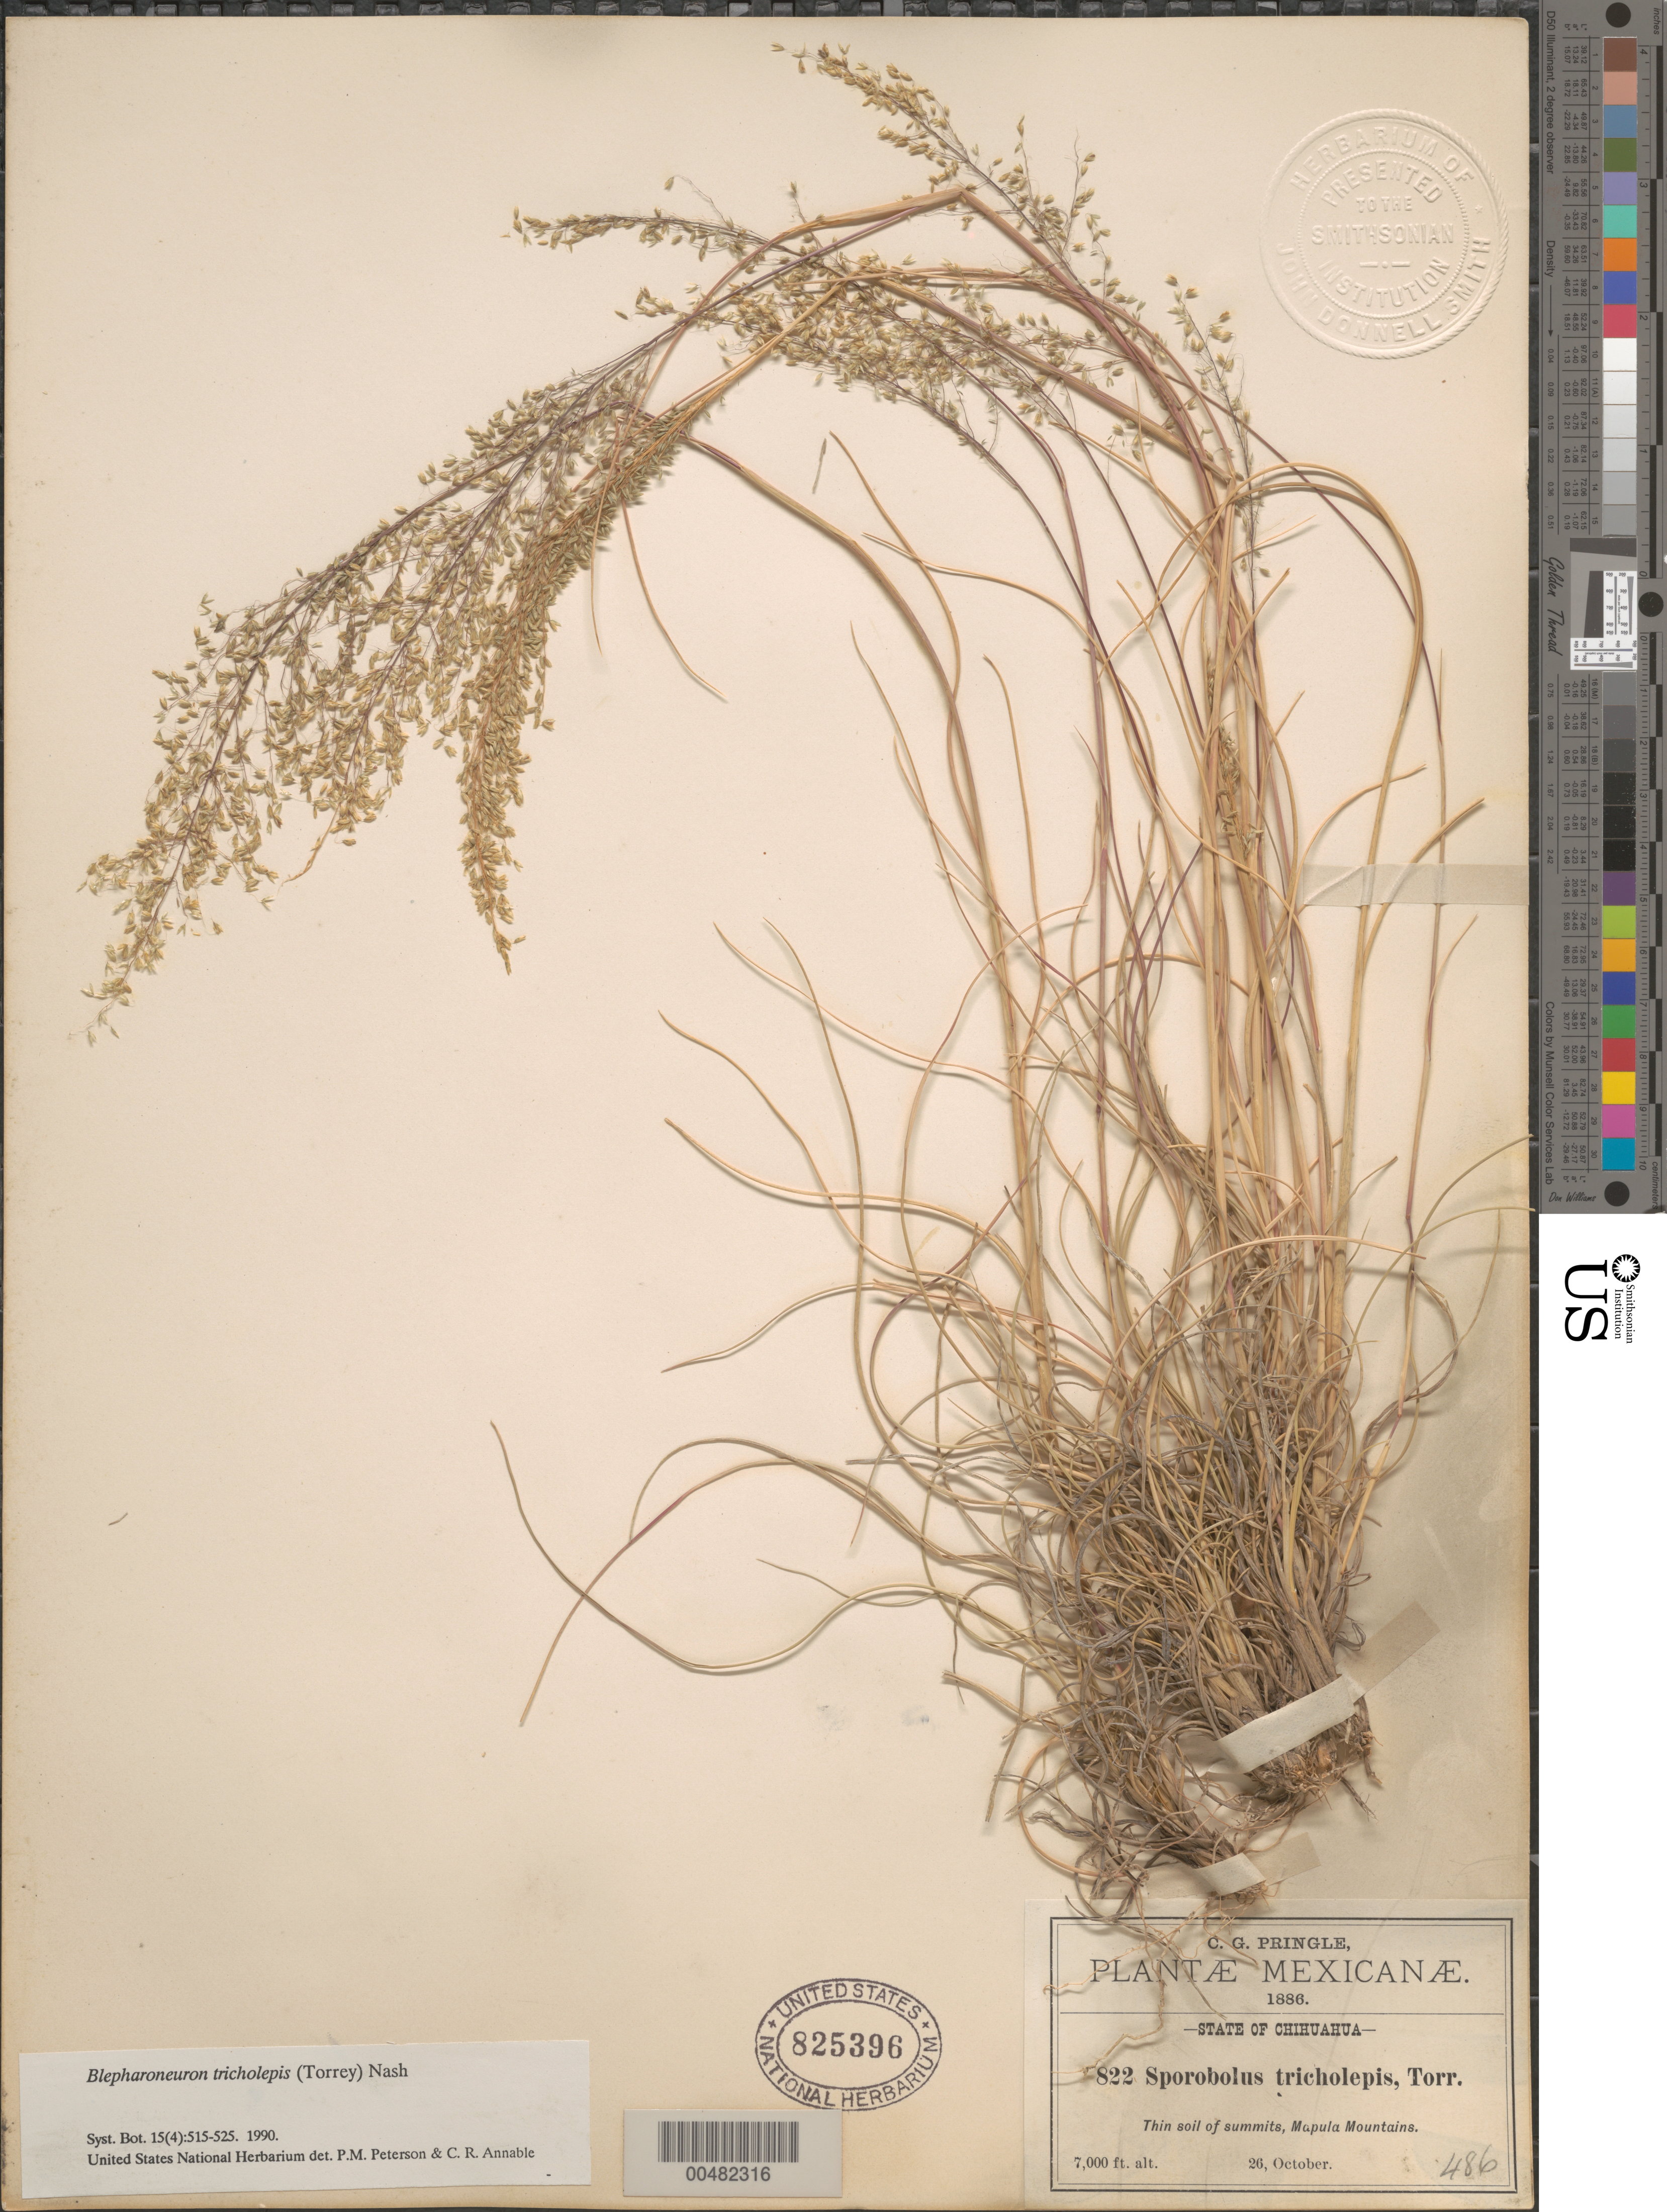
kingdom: Plantae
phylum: Tracheophyta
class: Liliopsida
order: Poales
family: Poaceae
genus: Blepharoneuron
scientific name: Blepharoneuron tricholepis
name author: (Torr.) Nash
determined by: Peterson, P. M.; Annable, C. R.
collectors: C. G. Pringle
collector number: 822/486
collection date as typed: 26 Oct 1886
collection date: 1886-10-26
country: Mexico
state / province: Chihuahua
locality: Summits, Mapula Mts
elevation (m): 2134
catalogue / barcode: US 825396